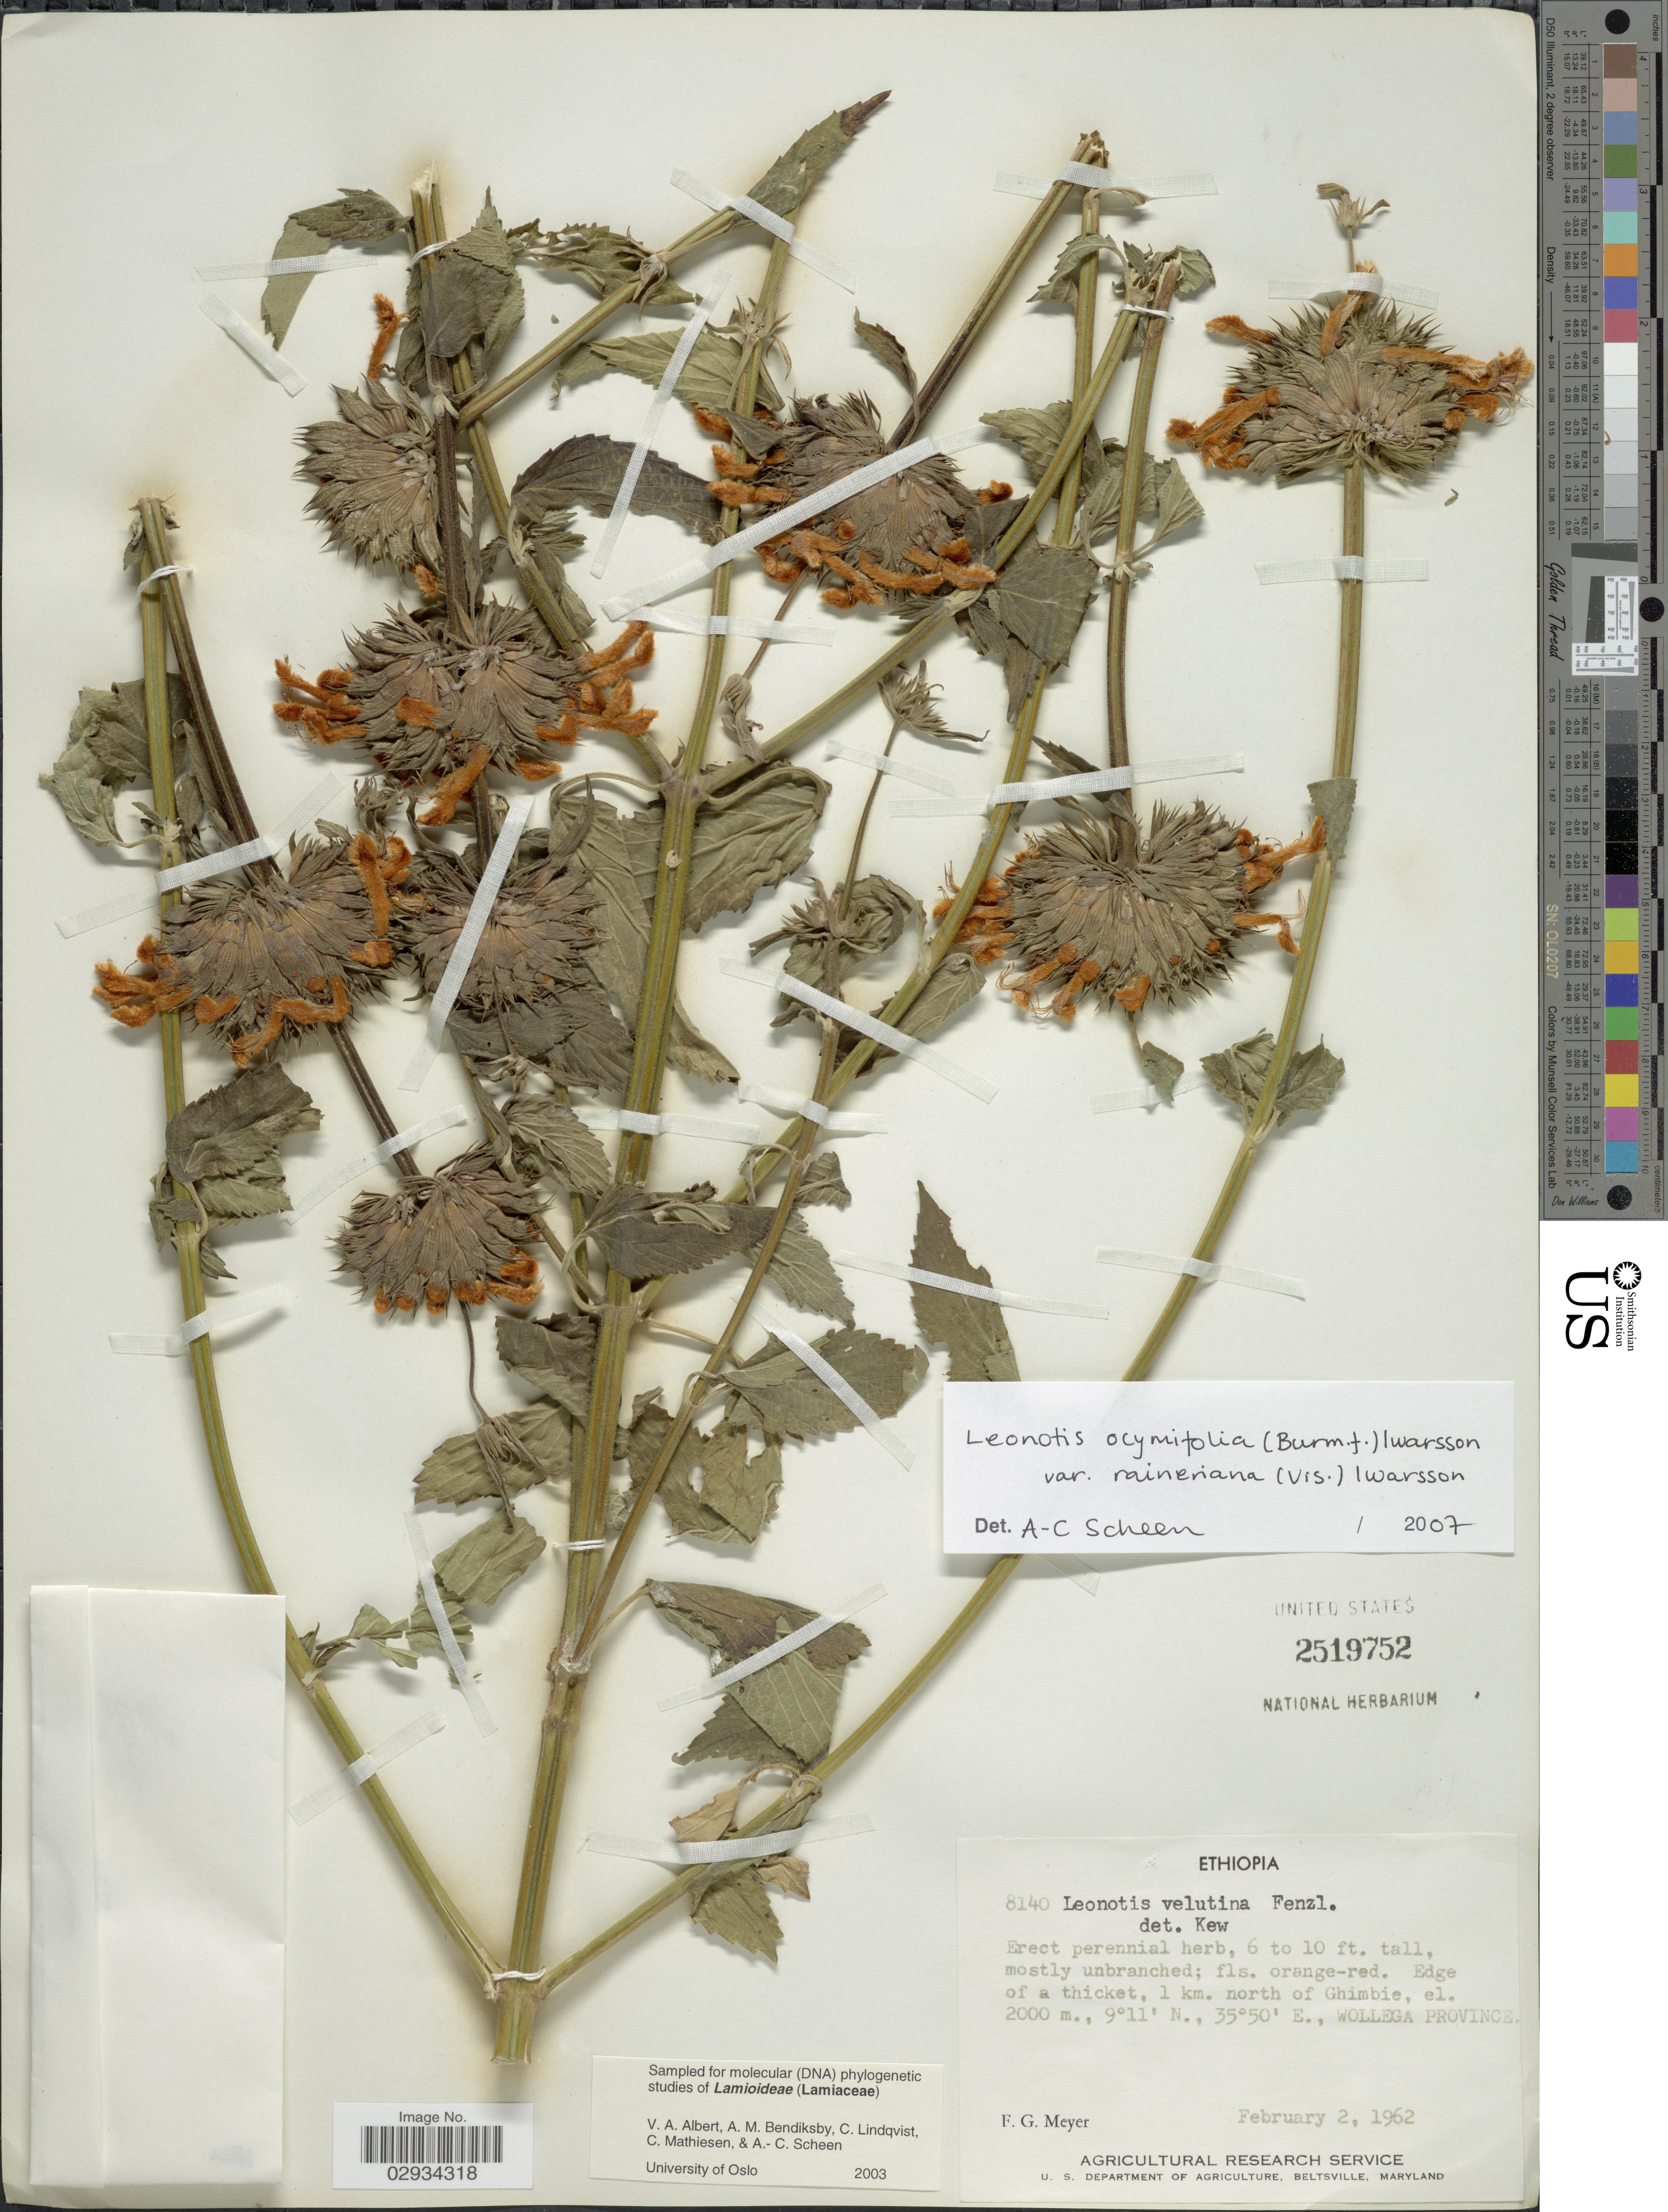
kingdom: Plantae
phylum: Tracheophyta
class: Magnoliopsida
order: Lamiales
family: Lamiaceae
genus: Leonotis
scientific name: Leonotis ocymifolia var. raineriana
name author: Iwarsson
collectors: F. G. Meyer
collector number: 8140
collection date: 1962-02-02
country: Ethiopia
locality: Edge of a thicket, 1 km. north of Ghimbie, Wollega Province.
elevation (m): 2000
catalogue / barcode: US 2519752